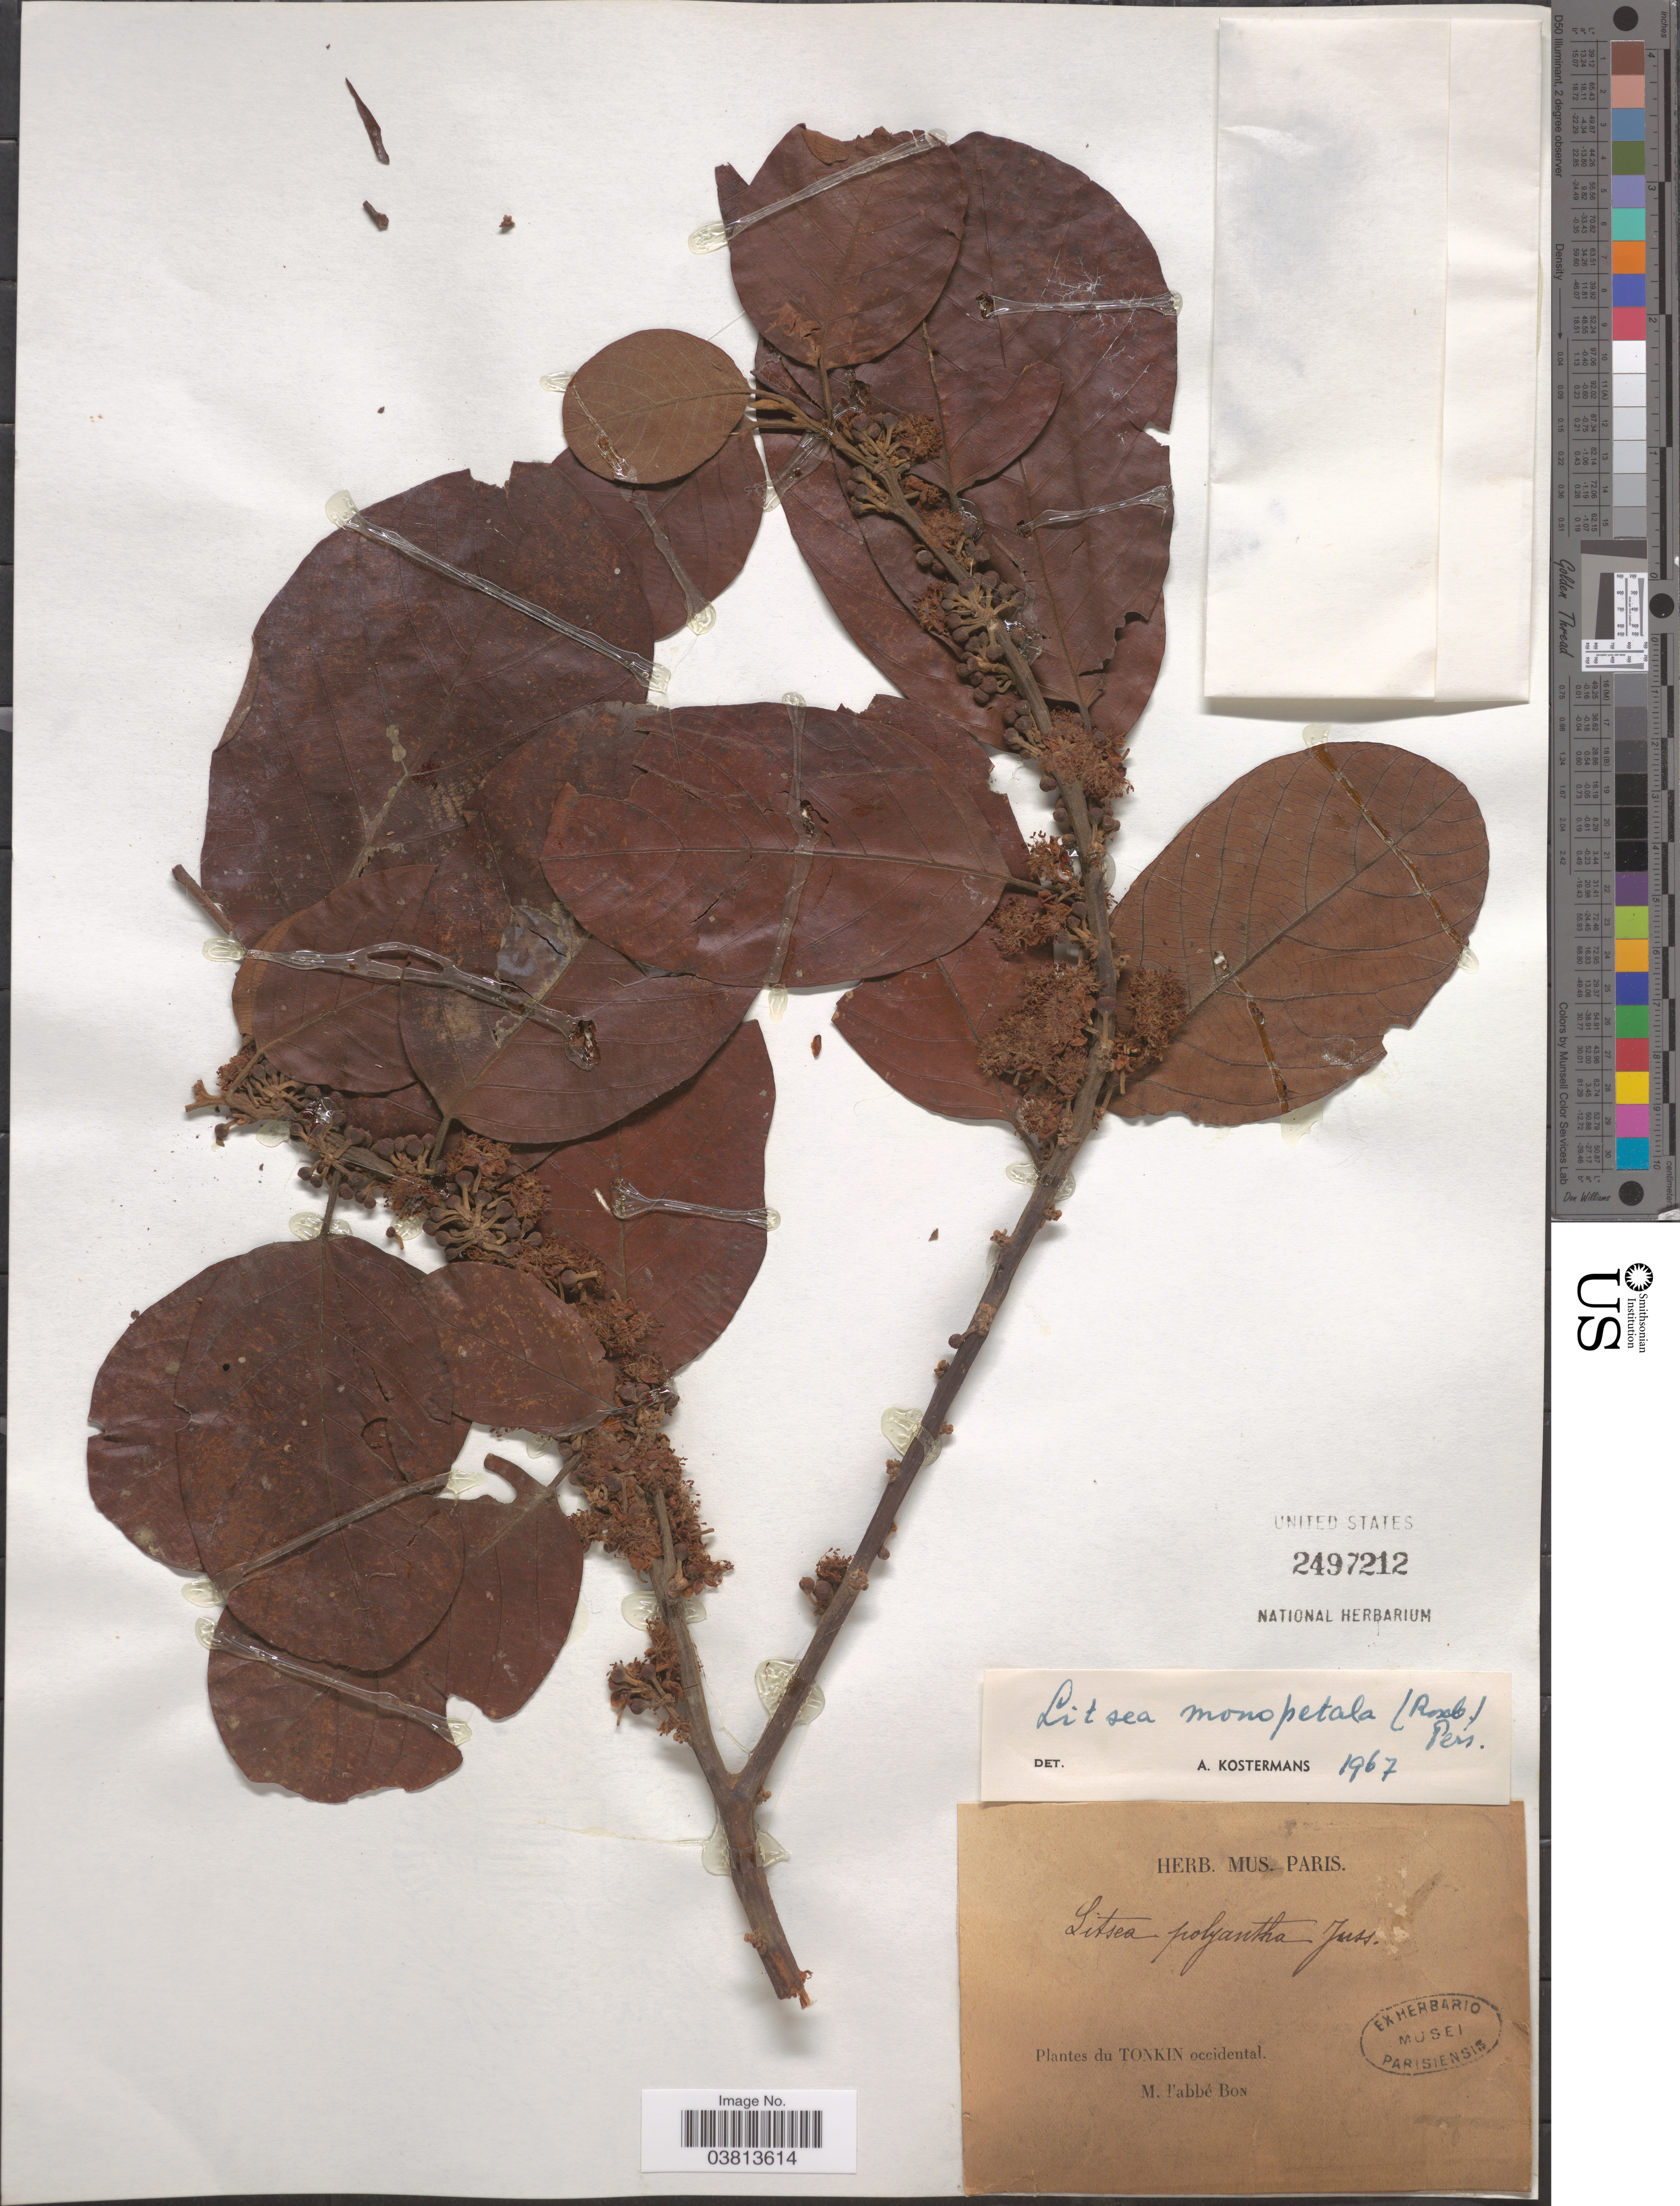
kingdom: Plantae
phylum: Tracheophyta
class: Magnoliopsida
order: Laurales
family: Lauraceae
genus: Litsea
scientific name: Litsea monopetala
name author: (Roxb.) Pers.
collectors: H. F. Bon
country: Vietnam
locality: Tonkin occidental.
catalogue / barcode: US 2497212